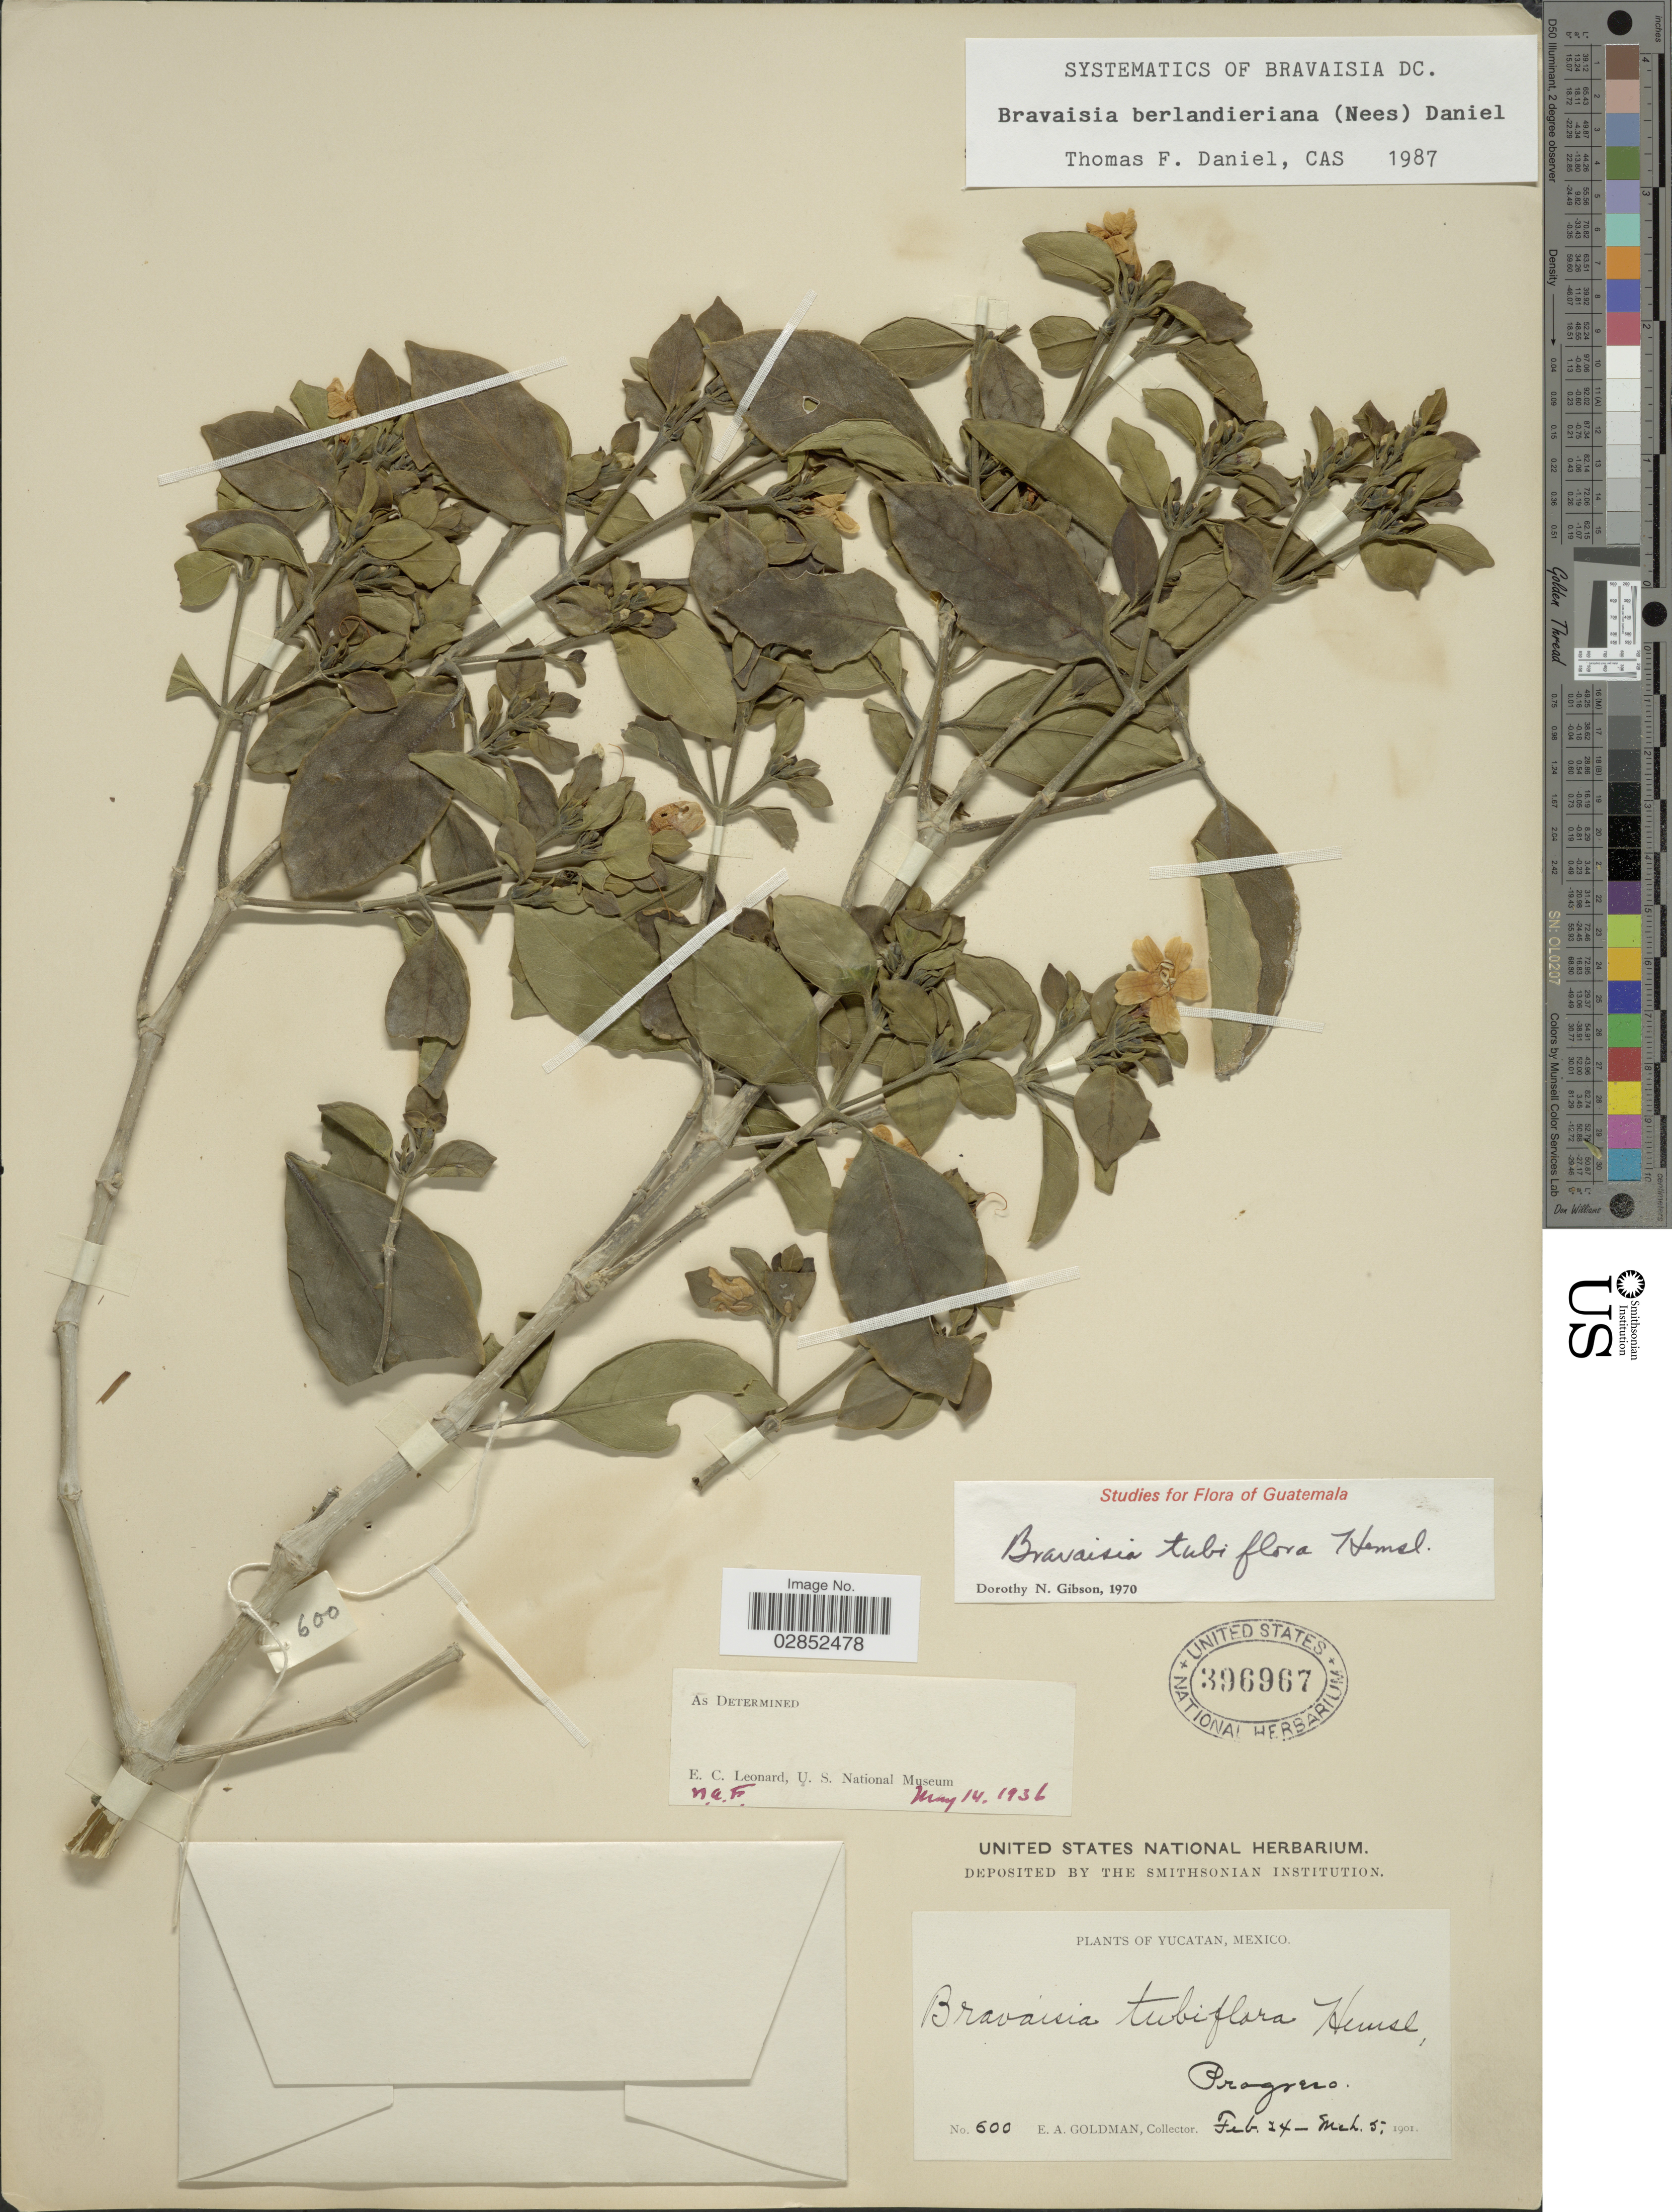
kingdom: Plantae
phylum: Tracheophyta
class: Magnoliopsida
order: Lamiales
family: Acanthaceae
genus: Bravaisia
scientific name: Bravaisia berlandieriana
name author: (Nees) T.F. Daniel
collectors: E. A. Goldman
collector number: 600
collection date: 1901-02-24/1901-03-05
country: Mexico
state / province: Yucatán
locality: Progreso.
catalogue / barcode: US 396967